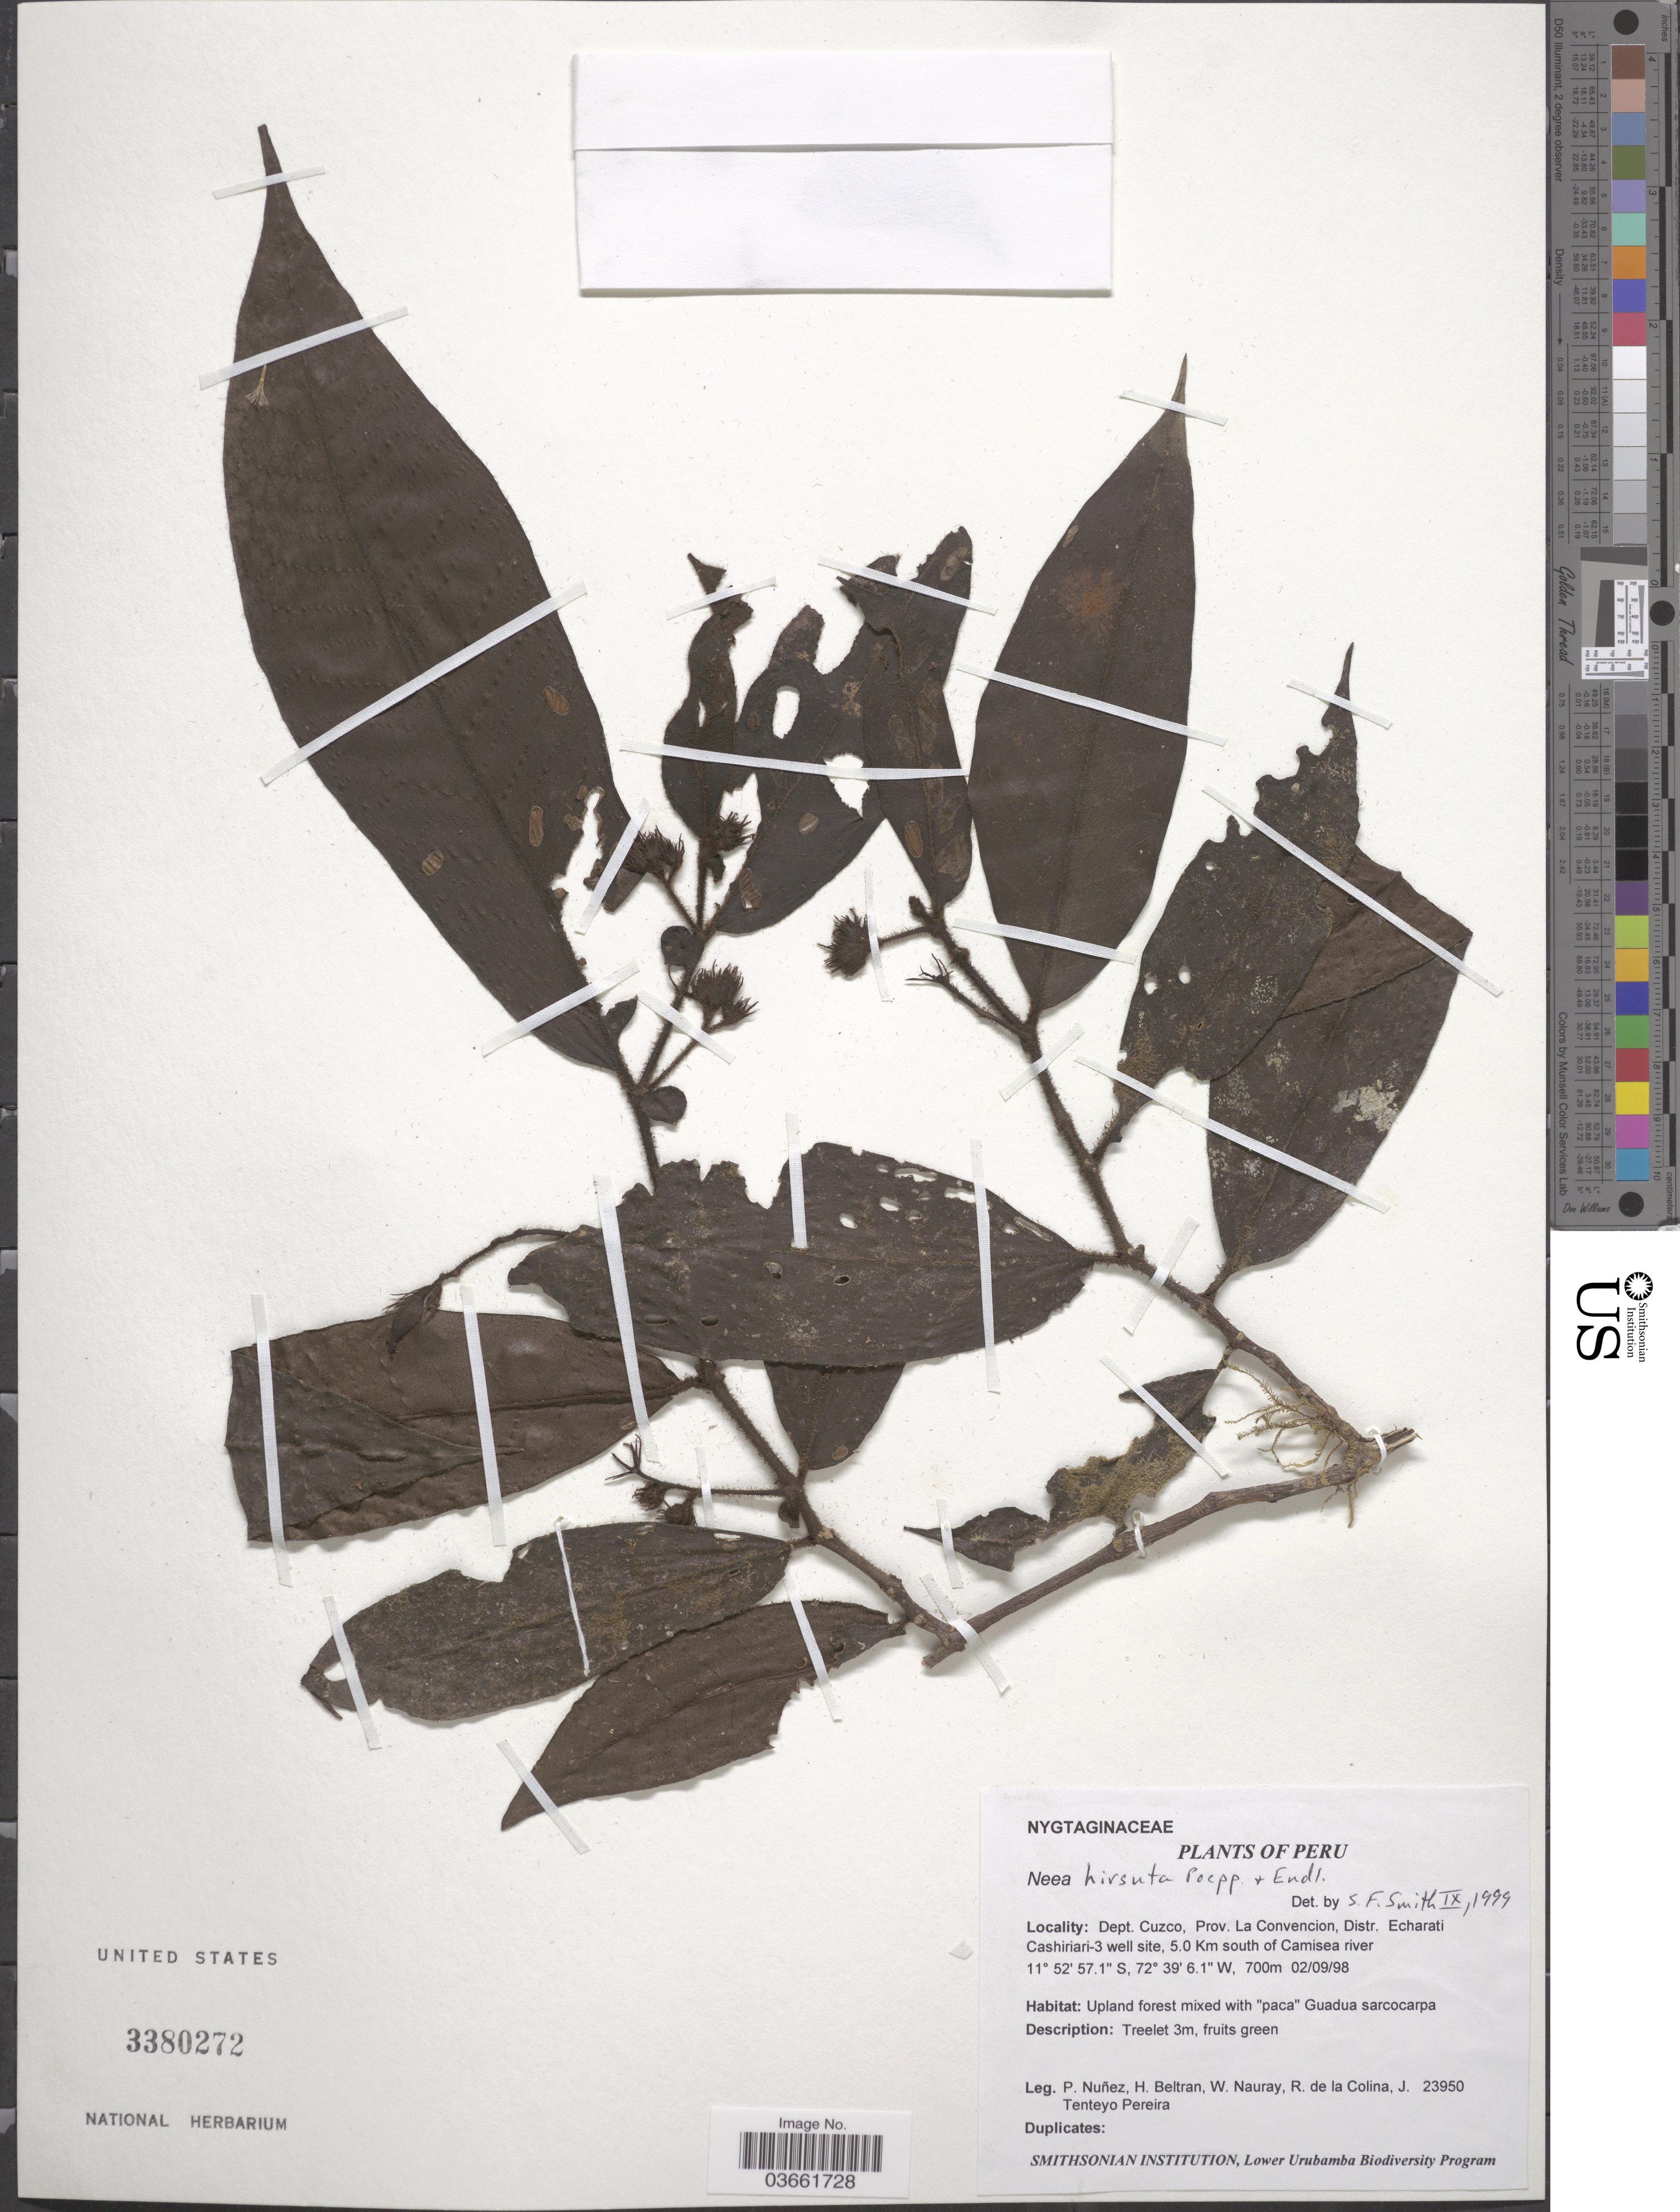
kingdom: Plantae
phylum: Tracheophyta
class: Magnoliopsida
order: Caryophyllales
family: Nyctaginaceae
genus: Neea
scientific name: Neea hirsuta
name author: Poepp. & Endl.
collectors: P. Nuñez V., H. Beltran, W. Nauray, R. Colina & J. T. Pereira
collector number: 23950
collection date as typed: Transcribed d/m/y: 2/9/98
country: Peru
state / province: Cusco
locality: Dept. Cuzco, Prov. La Convencion, Distr. Echarati. Cashiriari-3 well site, 5.0 Km south of Camisea river.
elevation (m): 700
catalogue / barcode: US 3380272